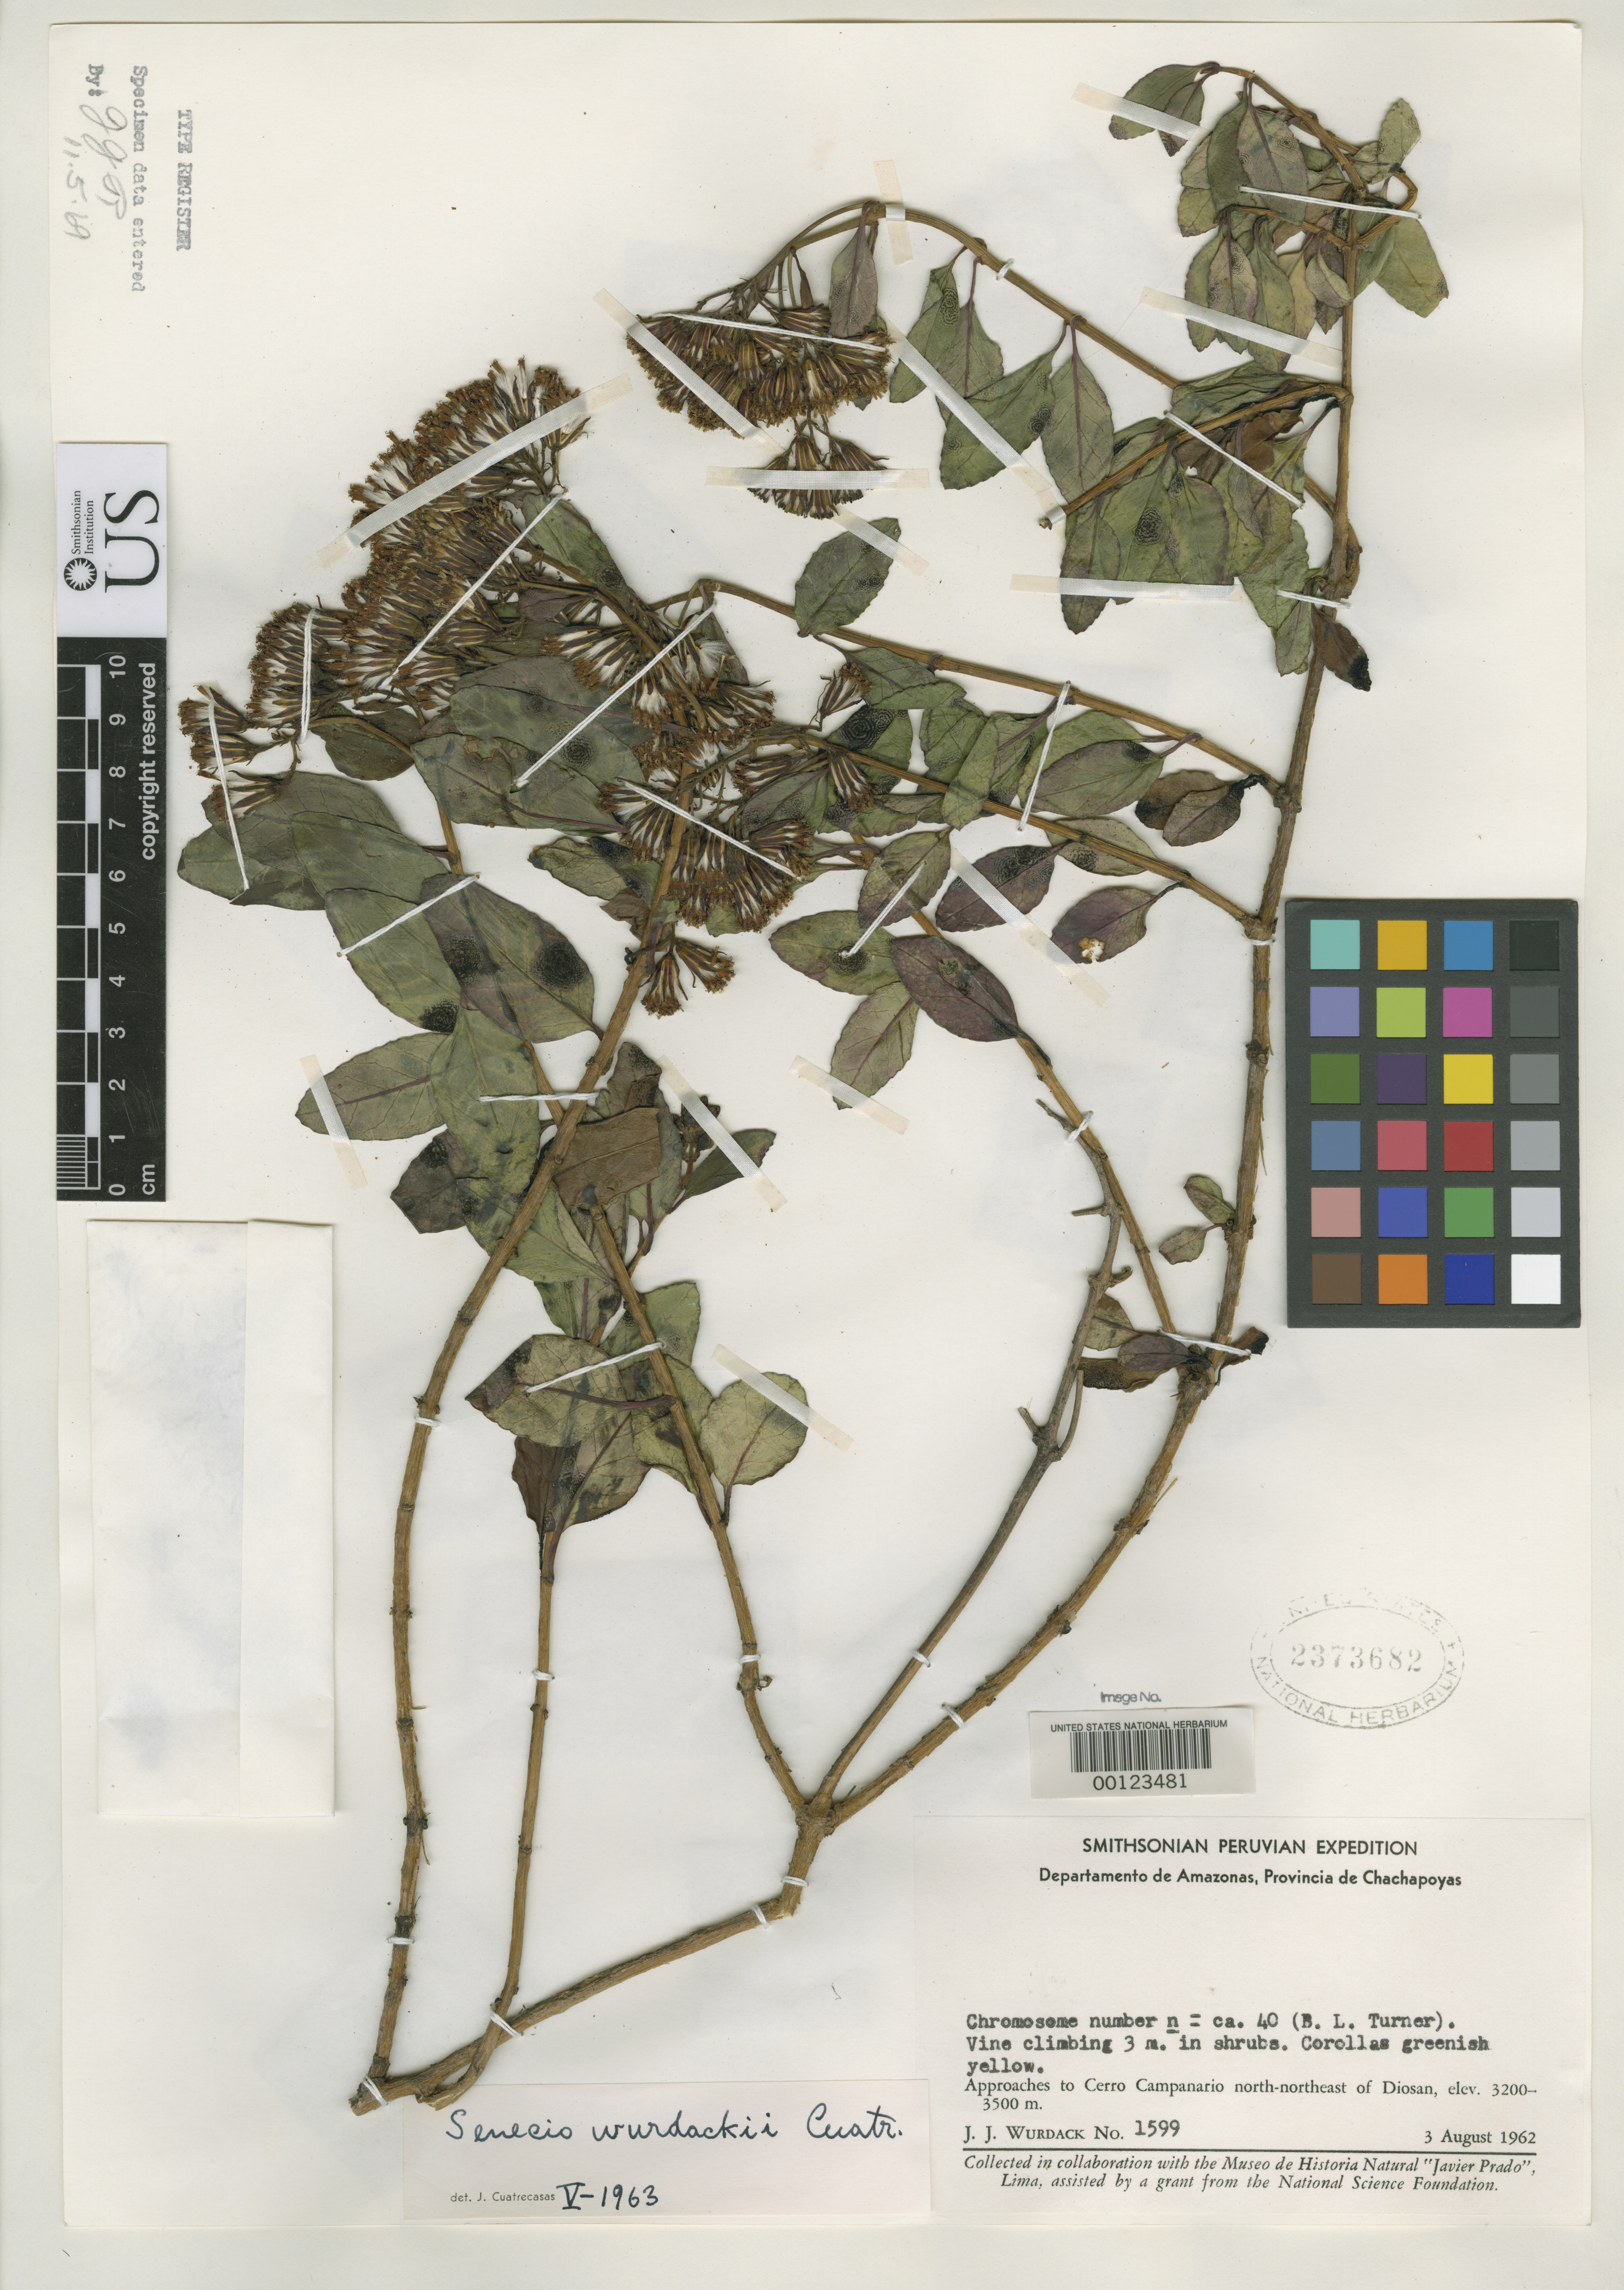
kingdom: Plantae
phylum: Tracheophyta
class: Magnoliopsida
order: Asterales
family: Asteraceae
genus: Senecio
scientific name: Senecio wurdackii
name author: Cuatrec.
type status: Holotype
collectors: J. J. Wurdack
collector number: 1599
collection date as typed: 03 Aug 1962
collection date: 1962-08-03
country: Peru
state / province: Amazonas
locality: Diosan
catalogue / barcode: US 2373682